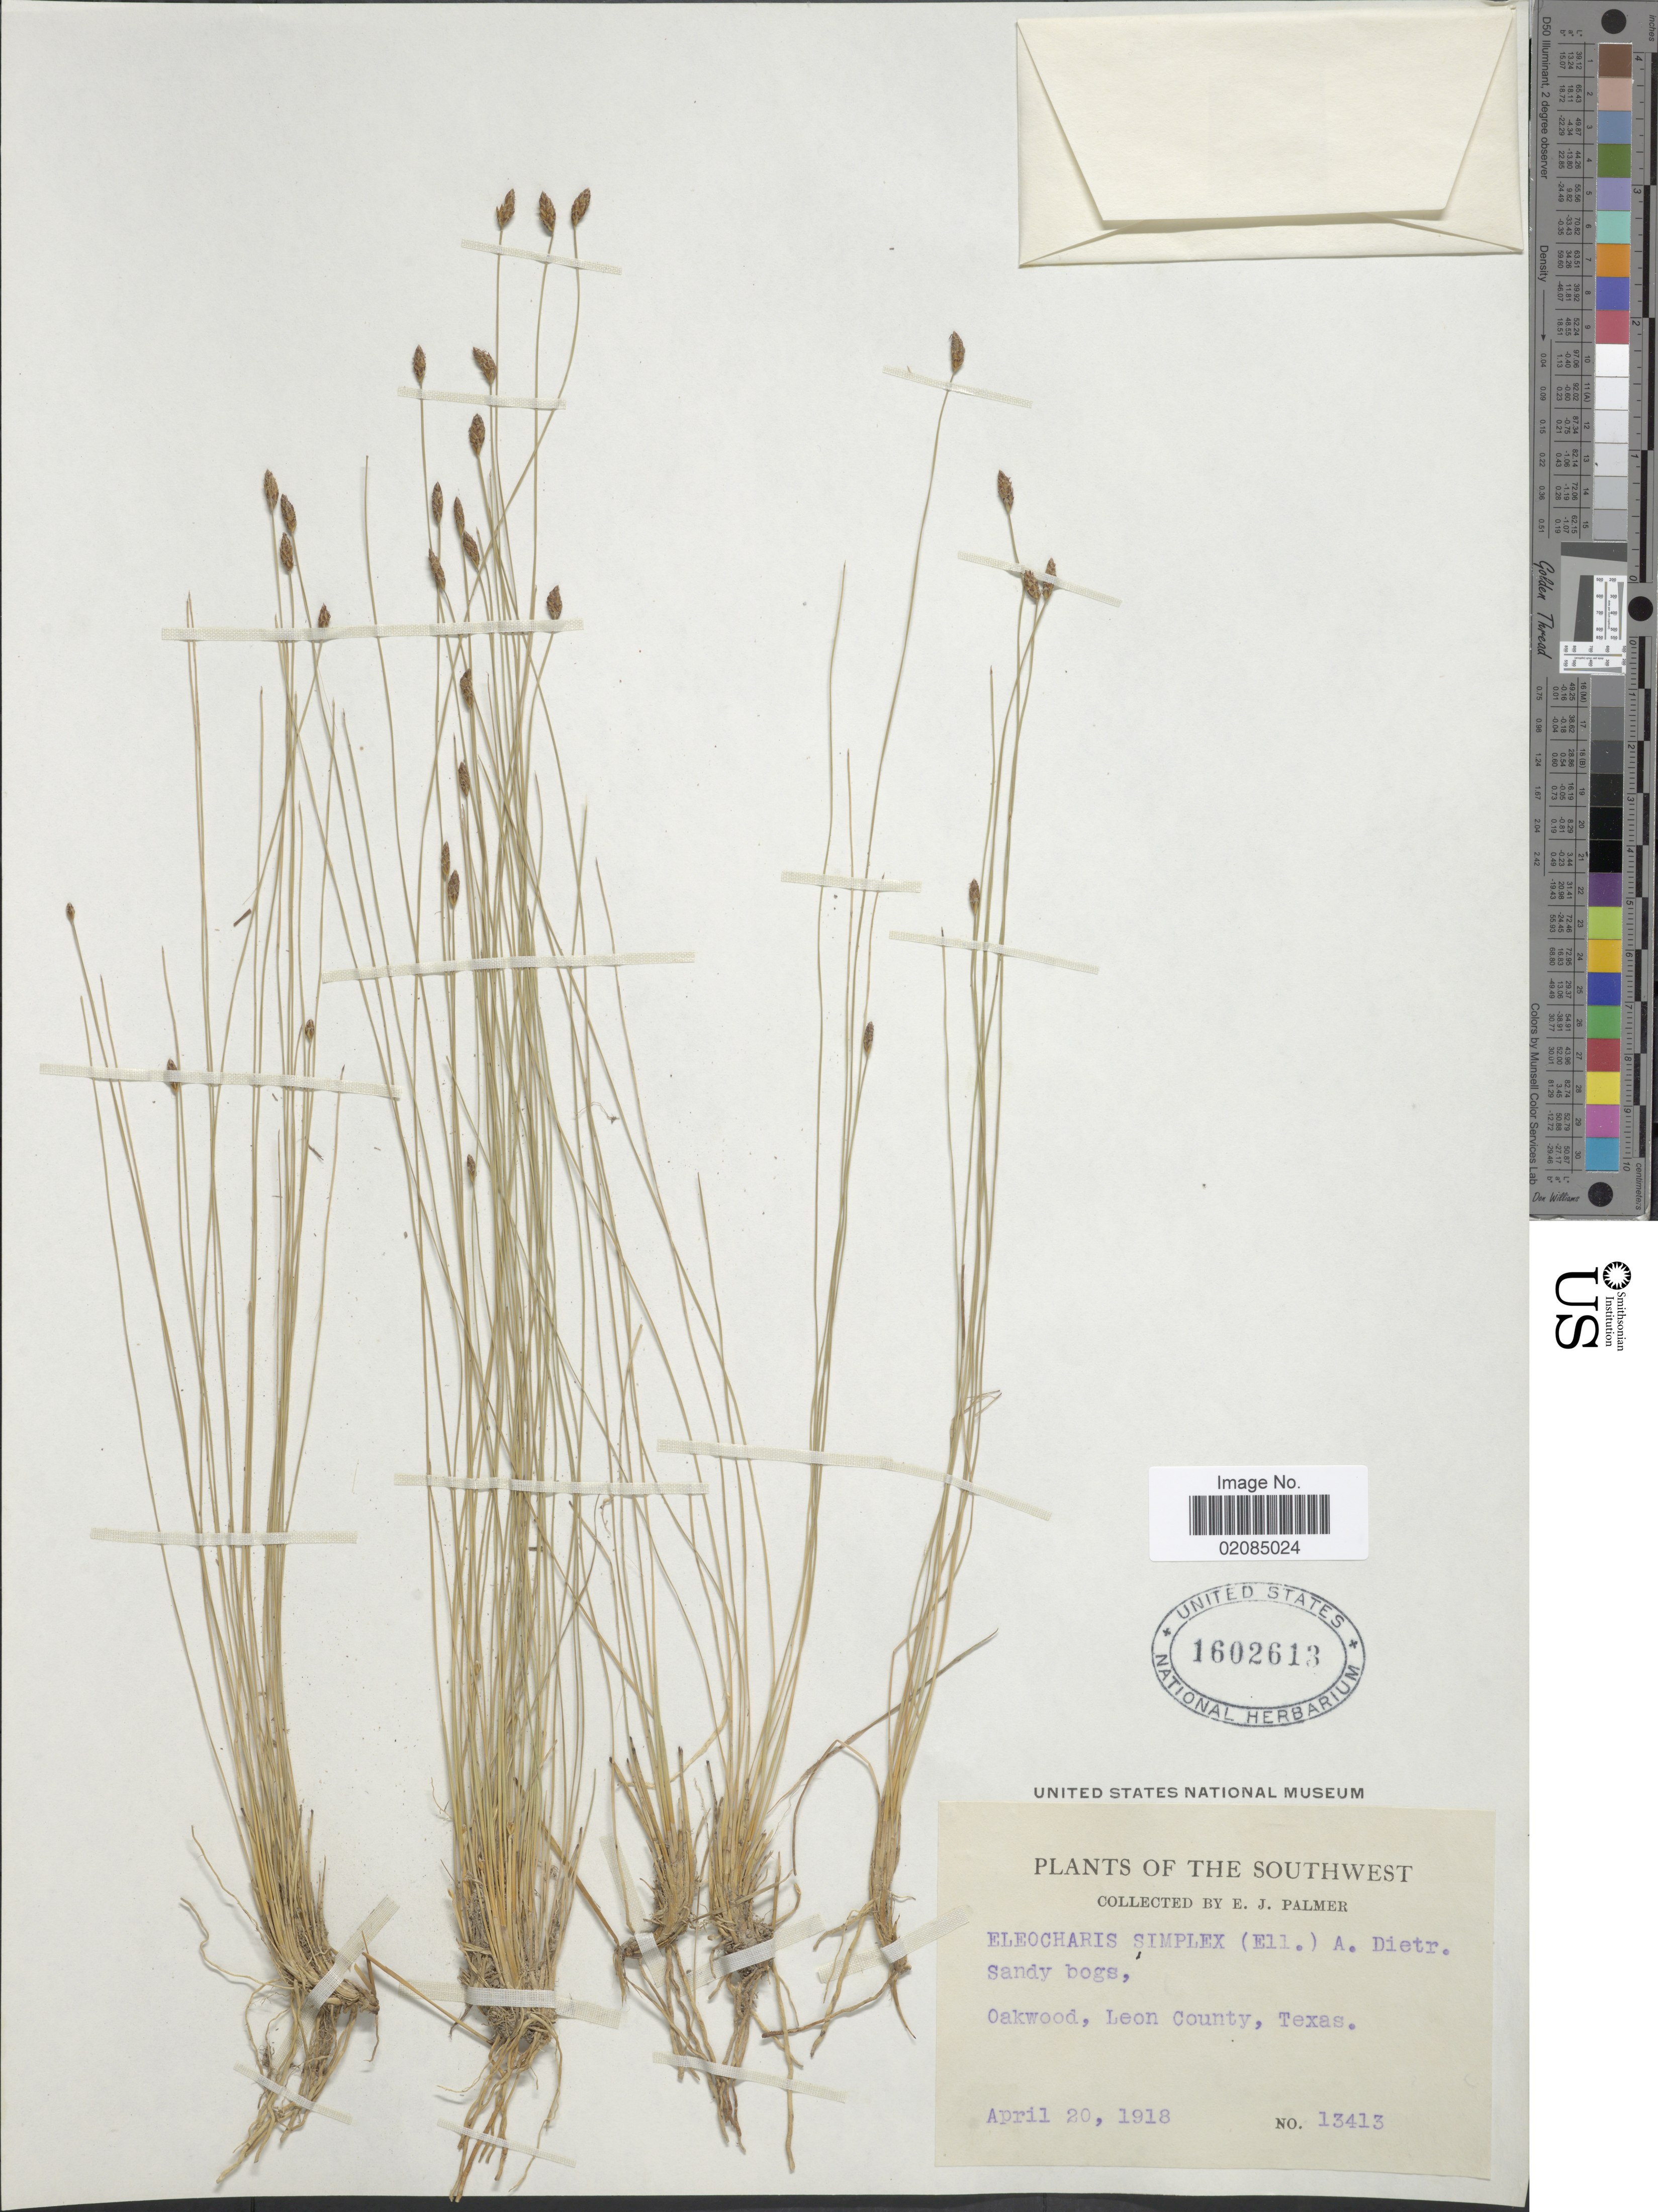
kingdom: Plantae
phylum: Tracheophyta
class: Liliopsida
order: Poales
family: Cyperaceae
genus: Eleocharis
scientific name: Eleocharis tuberculosa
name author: (Michx.) Roem. & Schult.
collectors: E. J. Palmer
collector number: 13413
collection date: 1918-04-20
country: United States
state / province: Texas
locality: Oakwood, Leon County, sandy bogs, The Southwest.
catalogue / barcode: US 1602613